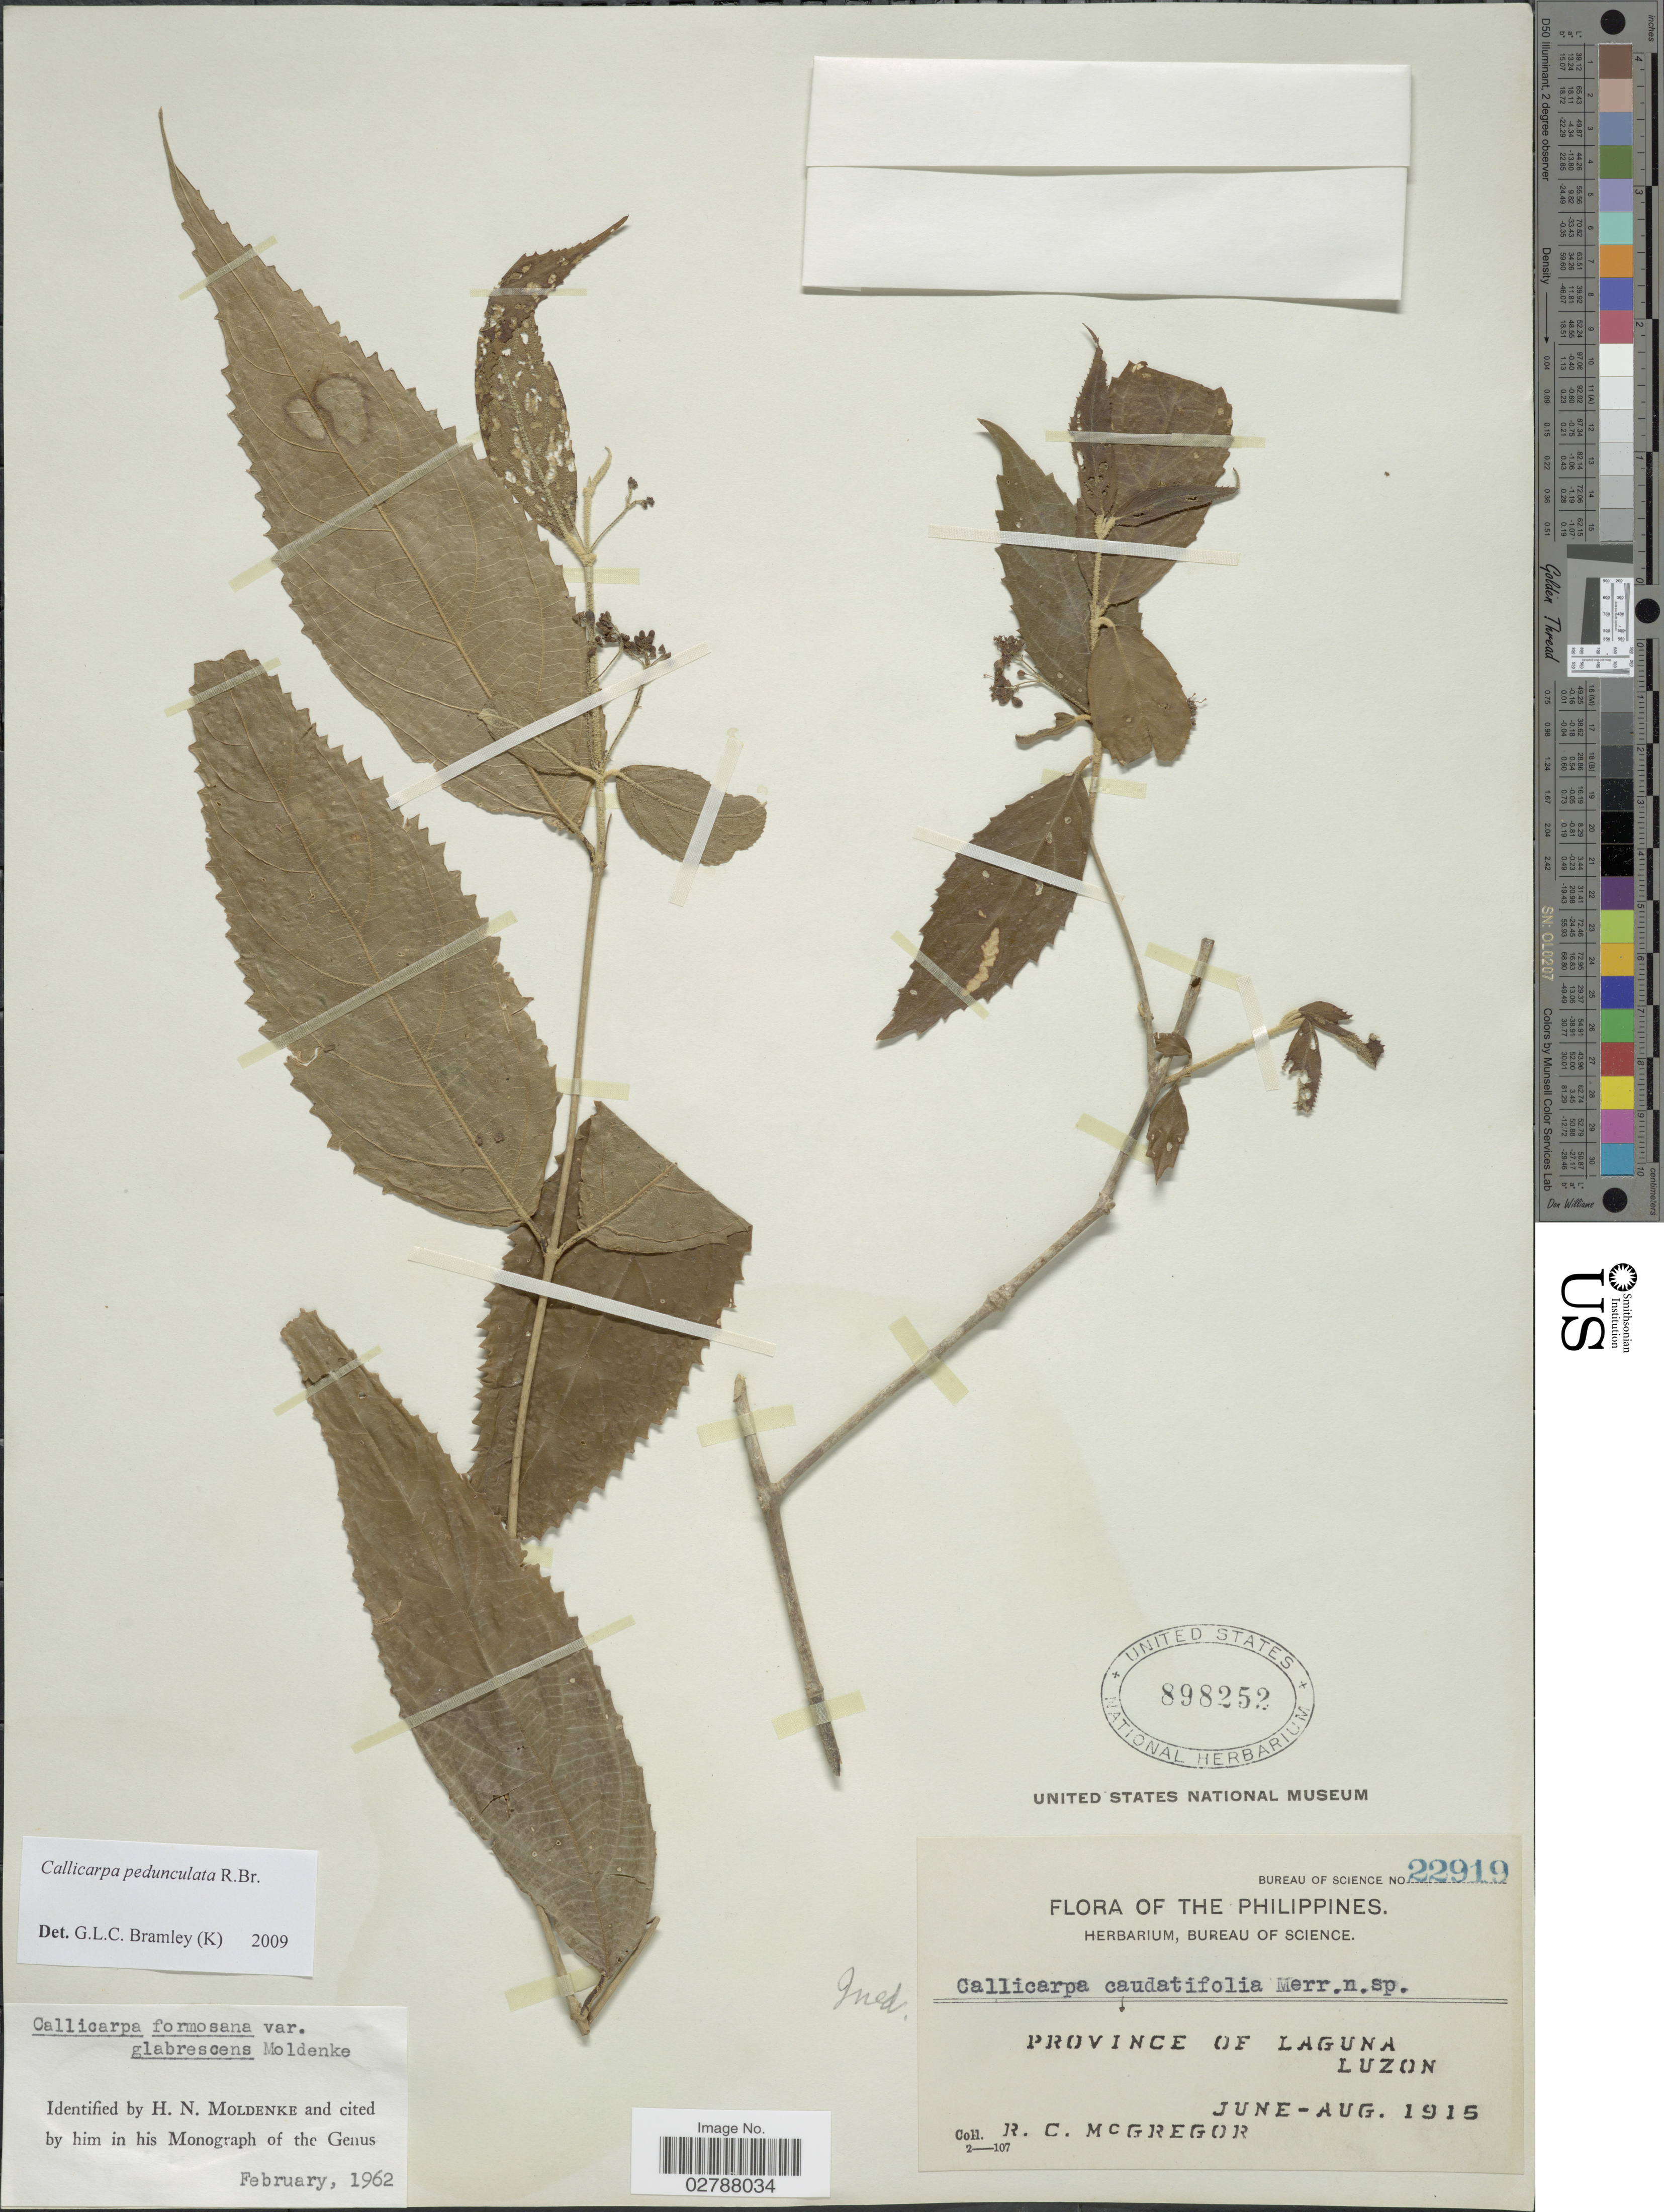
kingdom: Plantae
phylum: Tracheophyta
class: Magnoliopsida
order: Lamiales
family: Lamiaceae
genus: Callicarpa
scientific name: Callicarpa pedunculata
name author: R. Br.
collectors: R. C. McGregor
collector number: Bureau of Science22919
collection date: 1915-06/1915-08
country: Philippines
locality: Province of Laguna, Luzon.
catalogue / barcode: US 898252